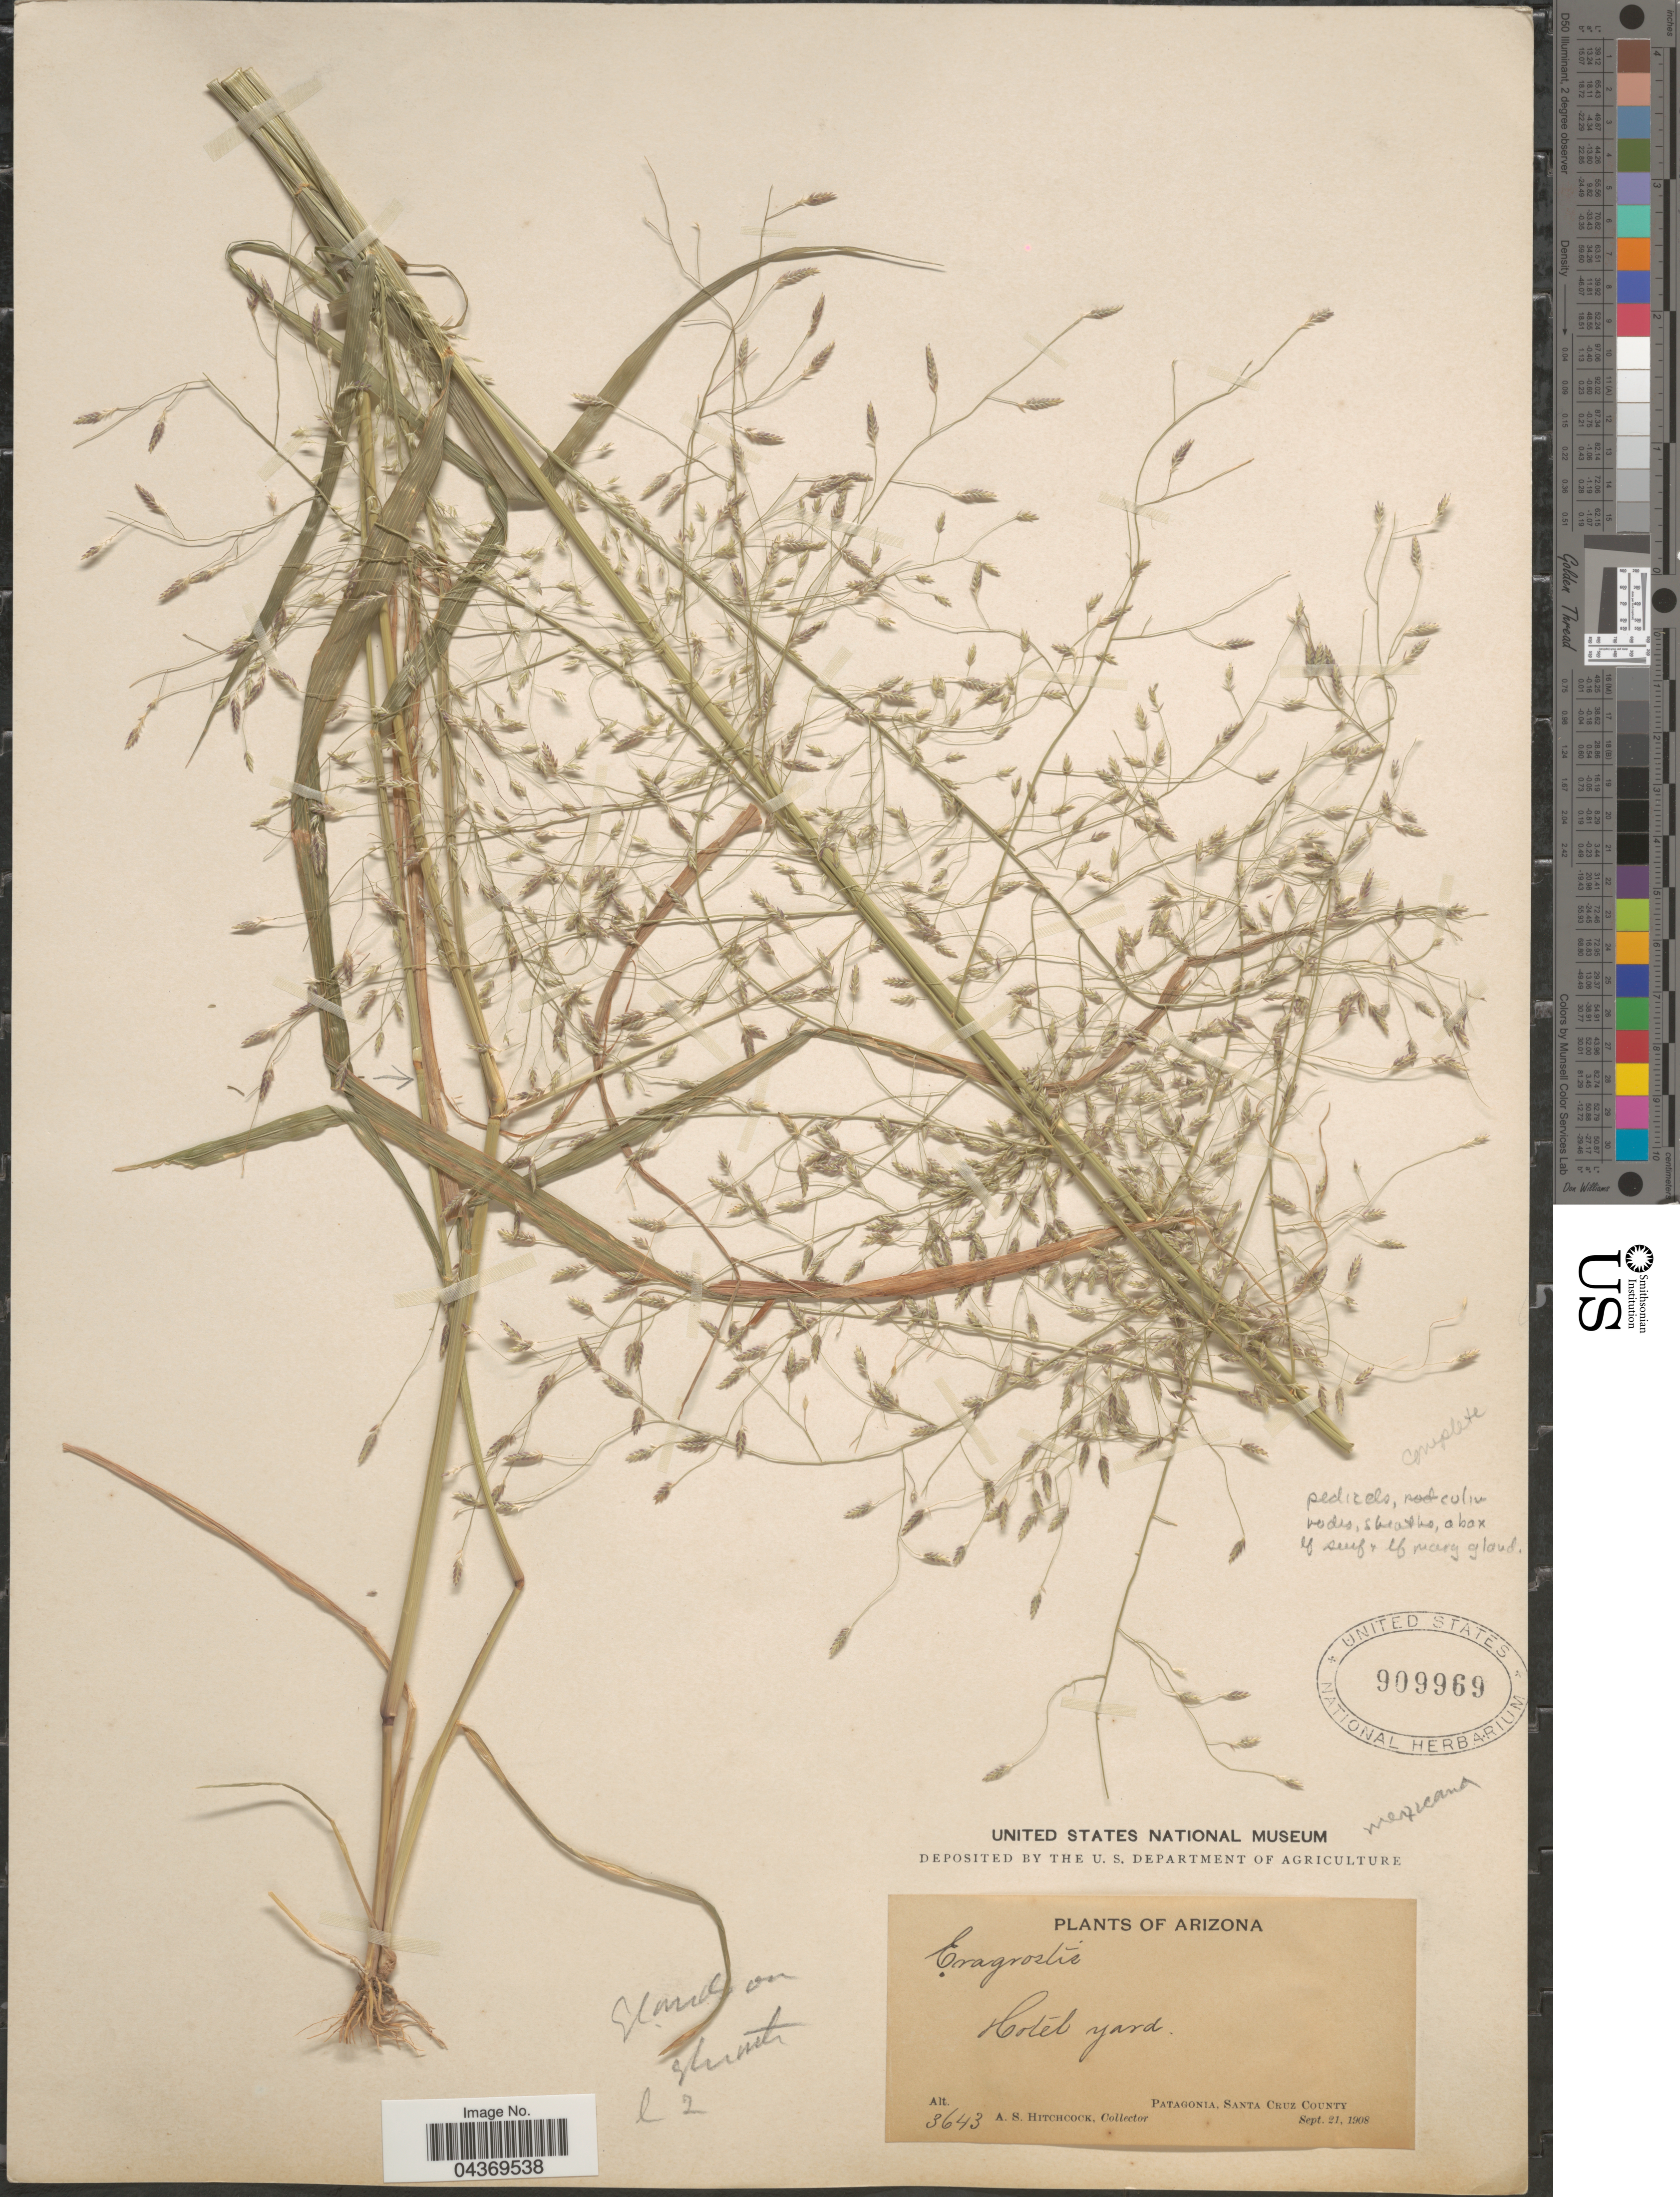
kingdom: Plantae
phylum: Tracheophyta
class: Liliopsida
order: Poales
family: Poaceae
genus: Eragrostis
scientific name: Eragrostis mexicana subsp. mexicana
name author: (Hornem.) Link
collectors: A. S. Hitchcock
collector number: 3643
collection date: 1908-09-21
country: United States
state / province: Arizona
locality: Hotel yard. Patagonia, Santa Cruz County.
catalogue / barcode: US 909969